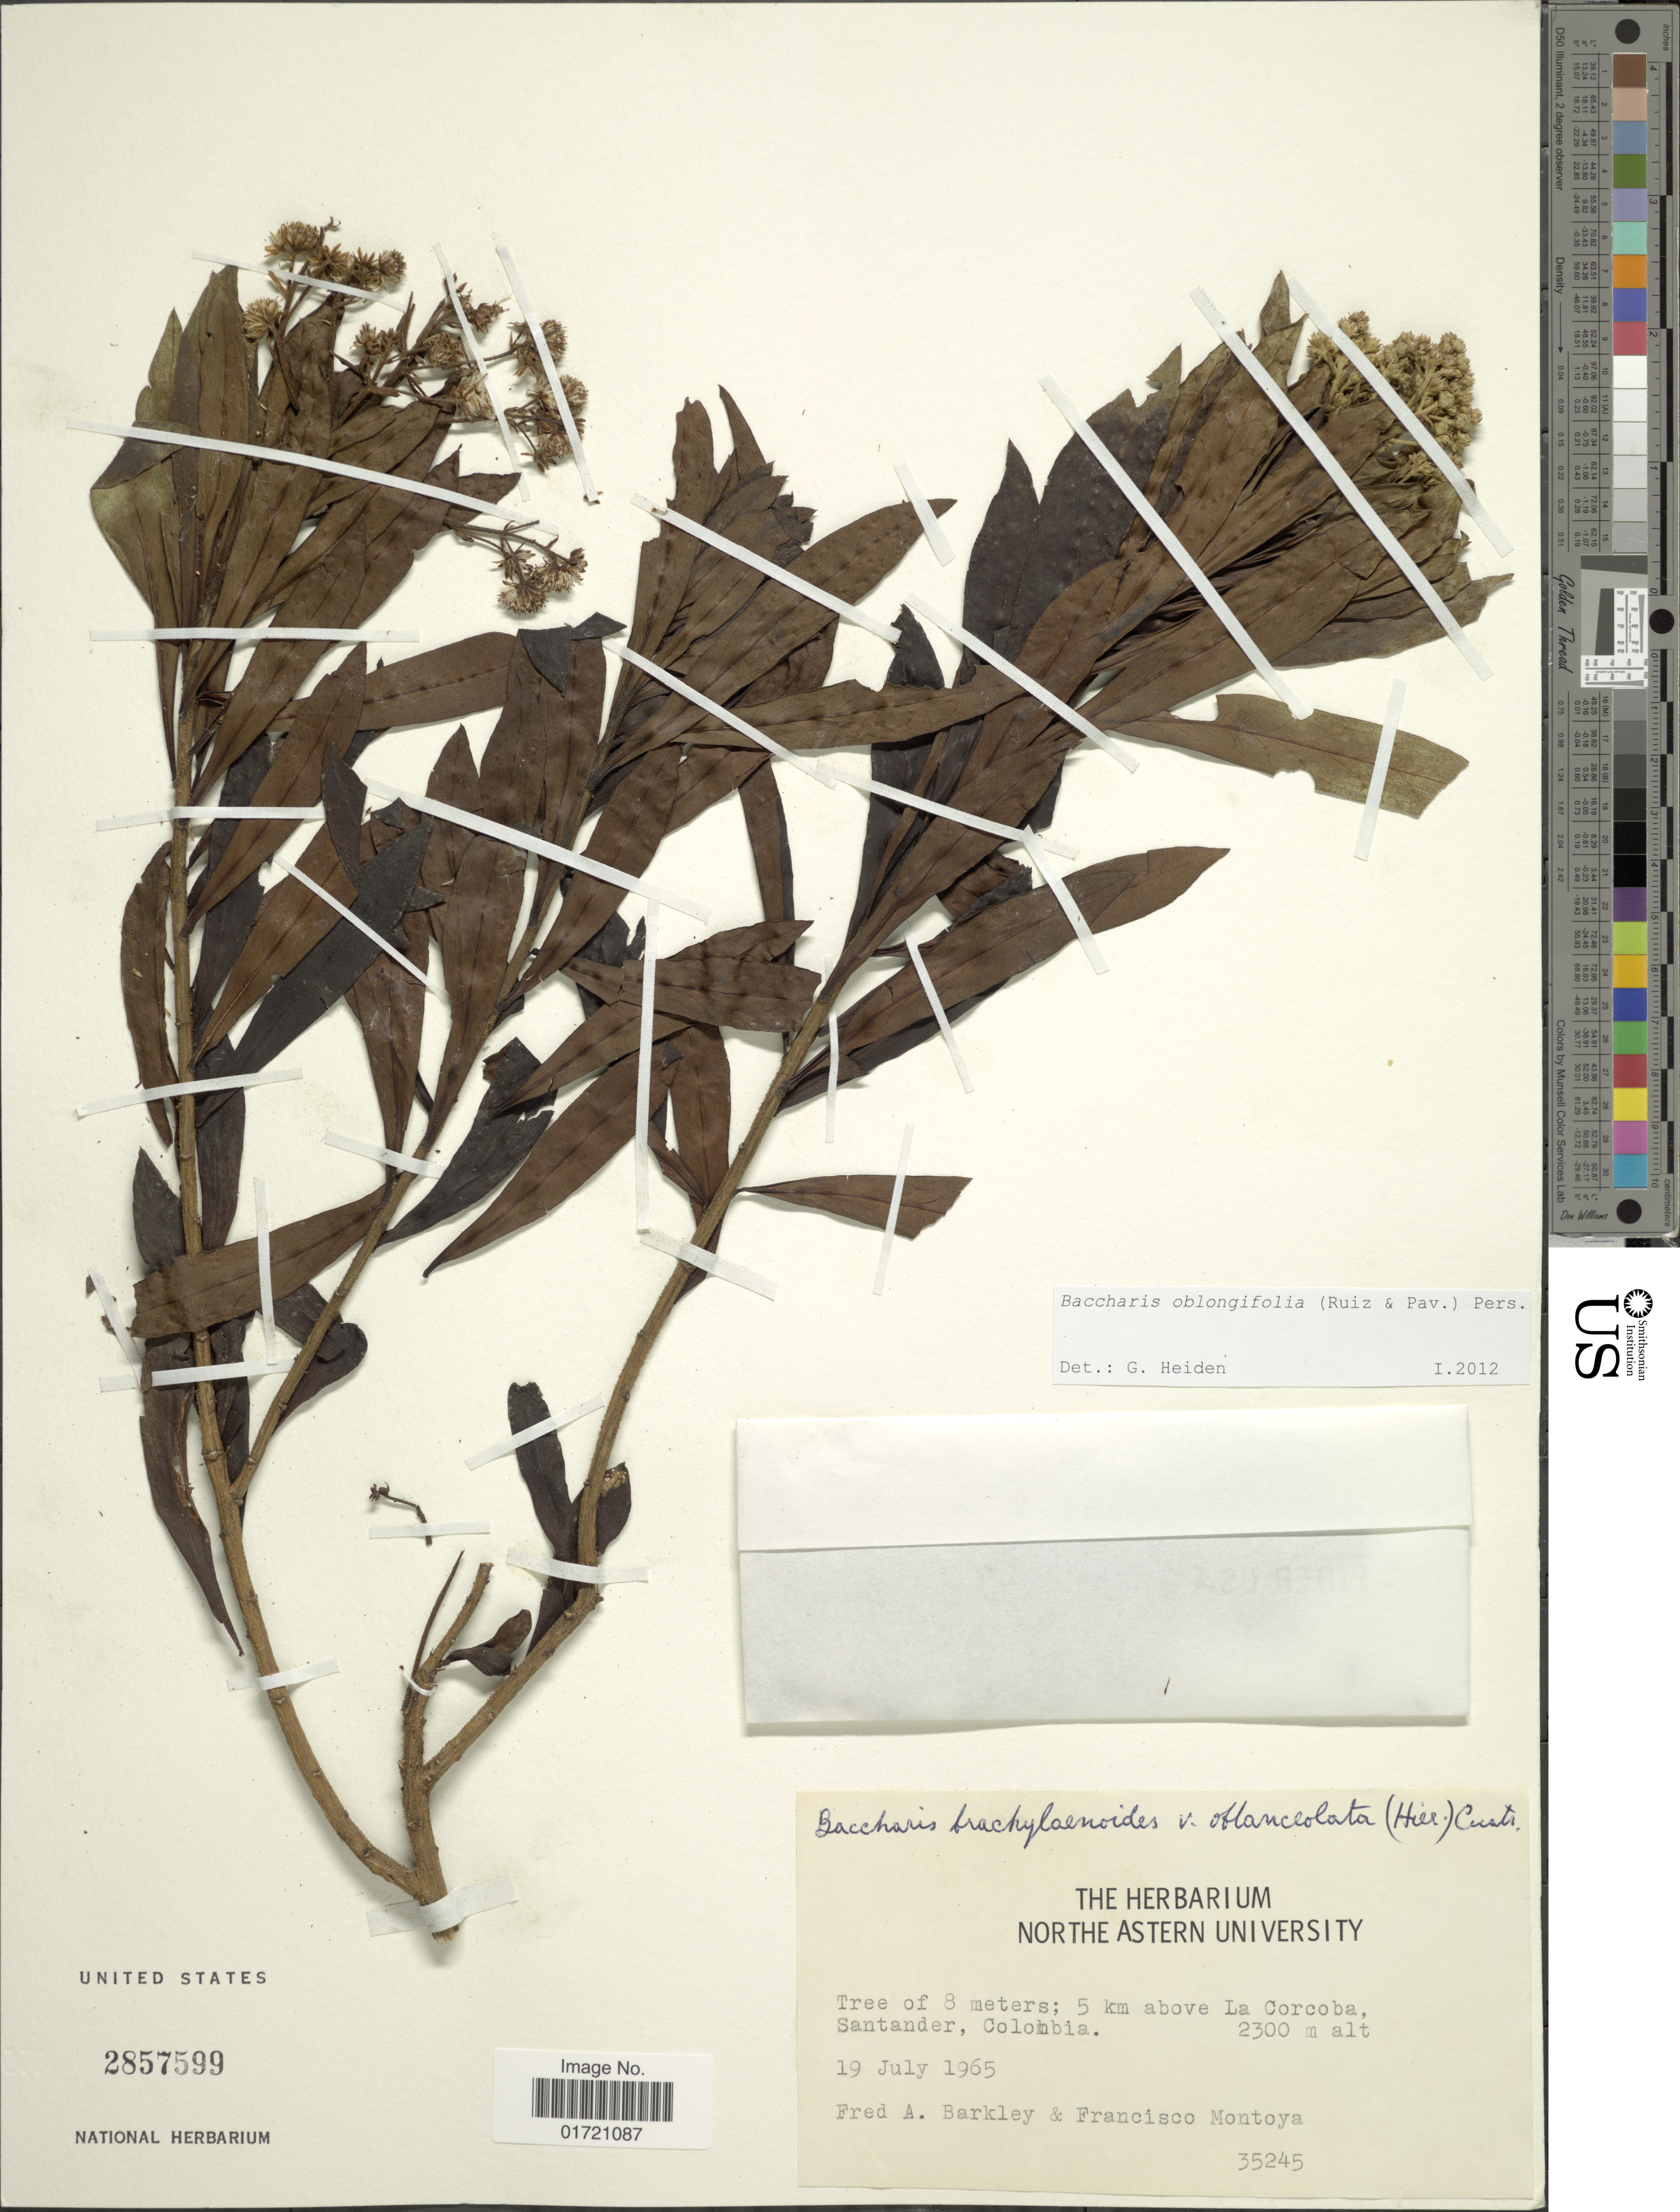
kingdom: Plantae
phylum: Tracheophyta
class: Magnoliopsida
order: Asterales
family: Asteraceae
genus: Baccharis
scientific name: Baccharis oblongifolia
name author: (Ruiz & Pav.) Pers.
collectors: F. A. Barkley & F. Montoya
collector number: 35245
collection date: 1965-07-19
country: Colombia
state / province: Santander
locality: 5 km above La Corcoba, Santander, Colombia.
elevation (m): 2300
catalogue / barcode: US 2857599